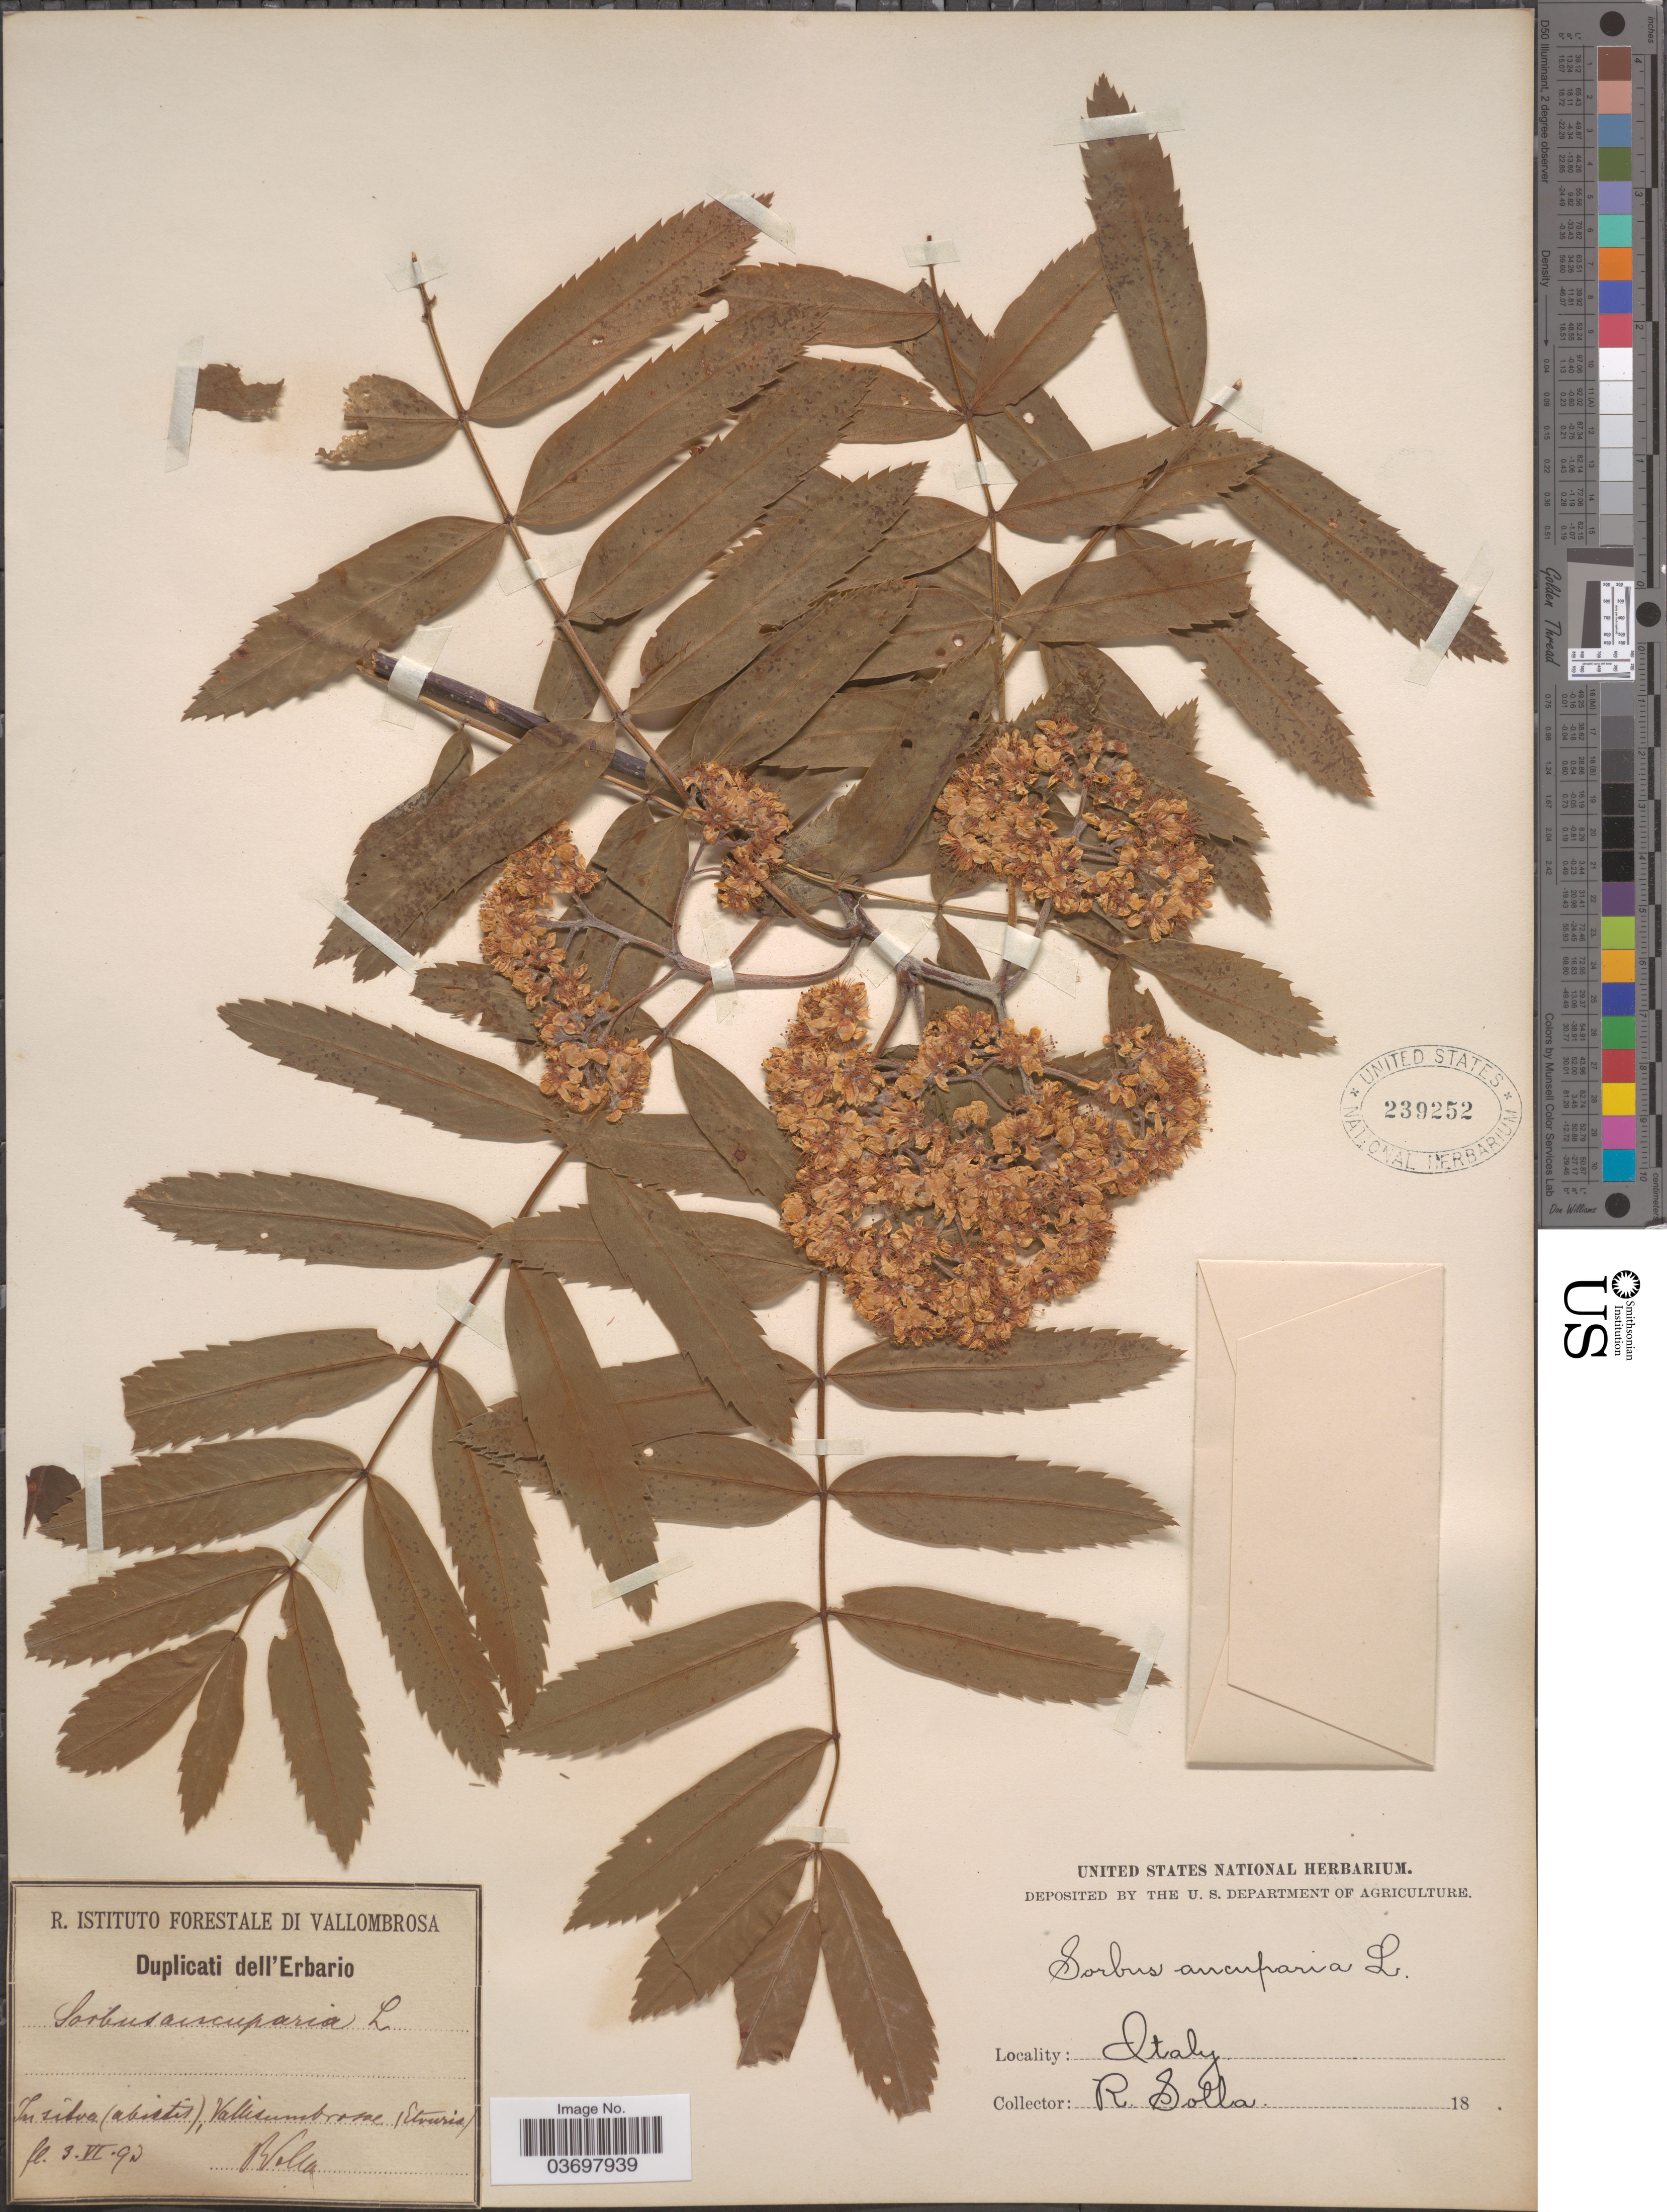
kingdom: Plantae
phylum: Tracheophyta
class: Magnoliopsida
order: Rosales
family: Rosaceae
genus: Sorbus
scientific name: Sorbus aucuparia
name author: L.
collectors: R. Solla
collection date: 1893-06-03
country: Italy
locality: In silva (abistis), Vallisumbrosal (Etruria).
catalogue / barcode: US 239252